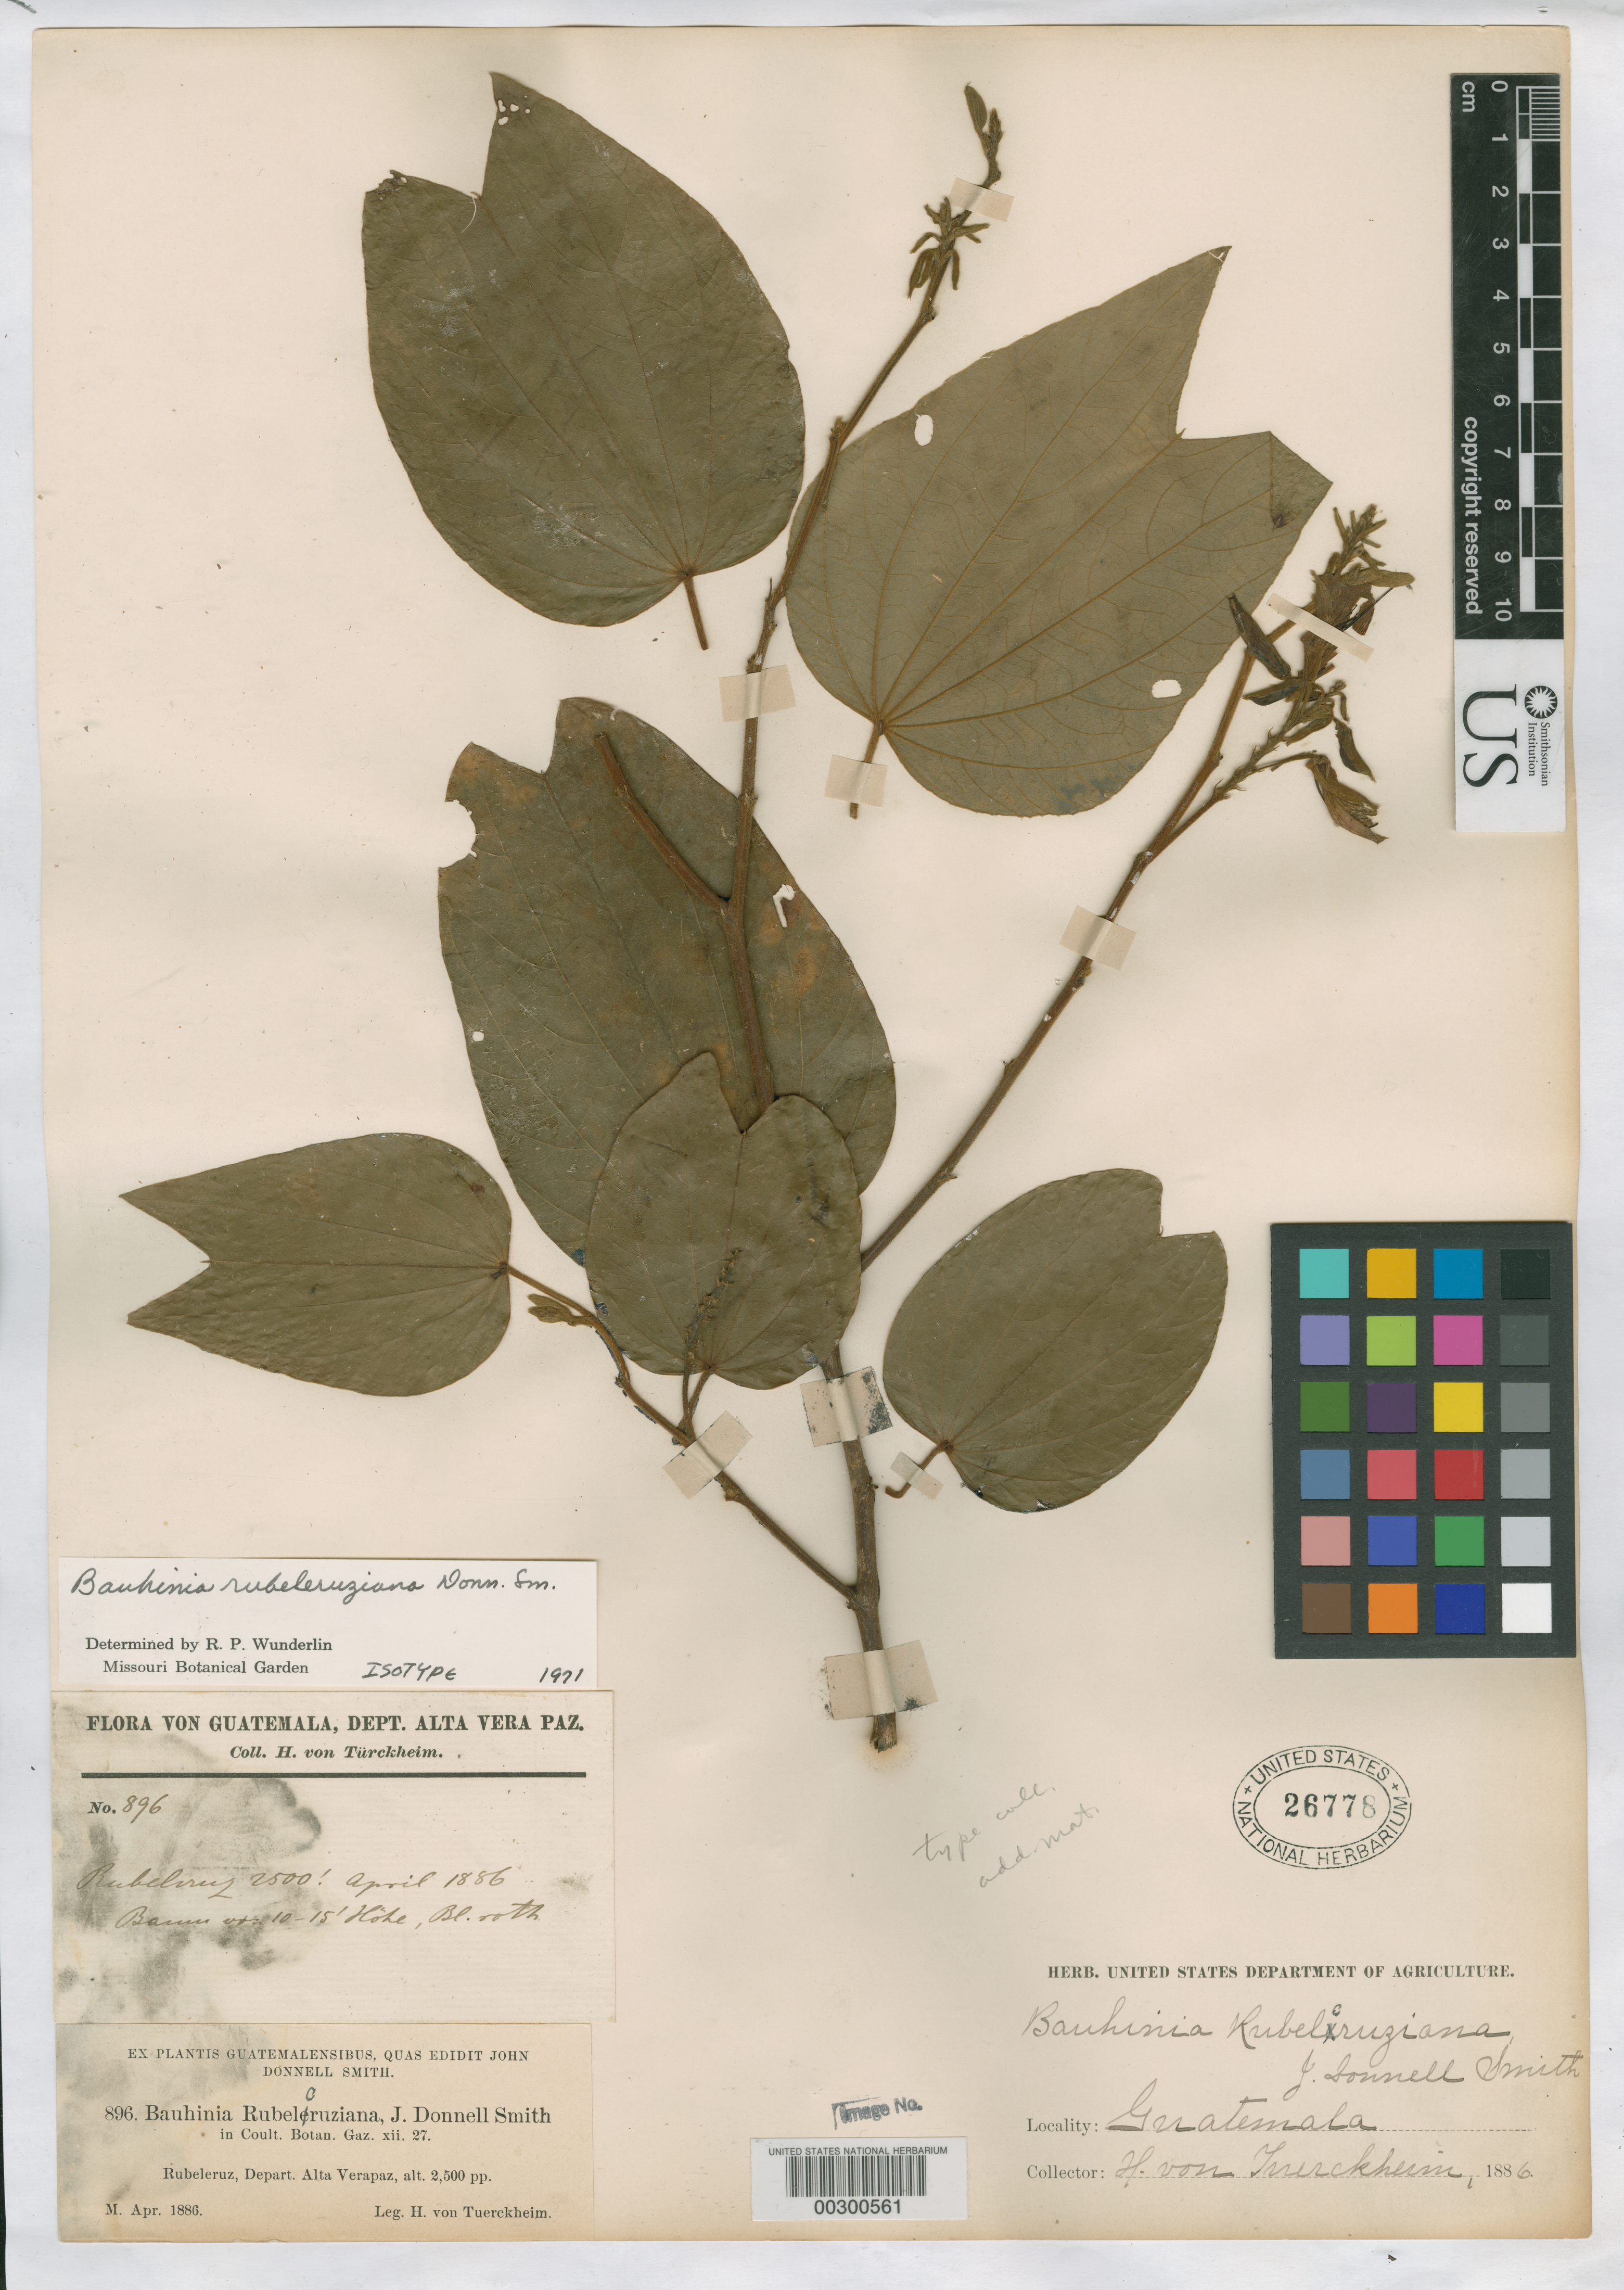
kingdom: Plantae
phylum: Tracheophyta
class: Magnoliopsida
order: Fabales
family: Fabaceae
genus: Bauhinia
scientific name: Bauhinia rubeleruziana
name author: Donn. Sm.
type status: Isotype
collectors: H. von Türckheim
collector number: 896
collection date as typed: Apr 1896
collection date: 1896-04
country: Guatemala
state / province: Alta Verapaz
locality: Rubeleruz.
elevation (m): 2500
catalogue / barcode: US 26778